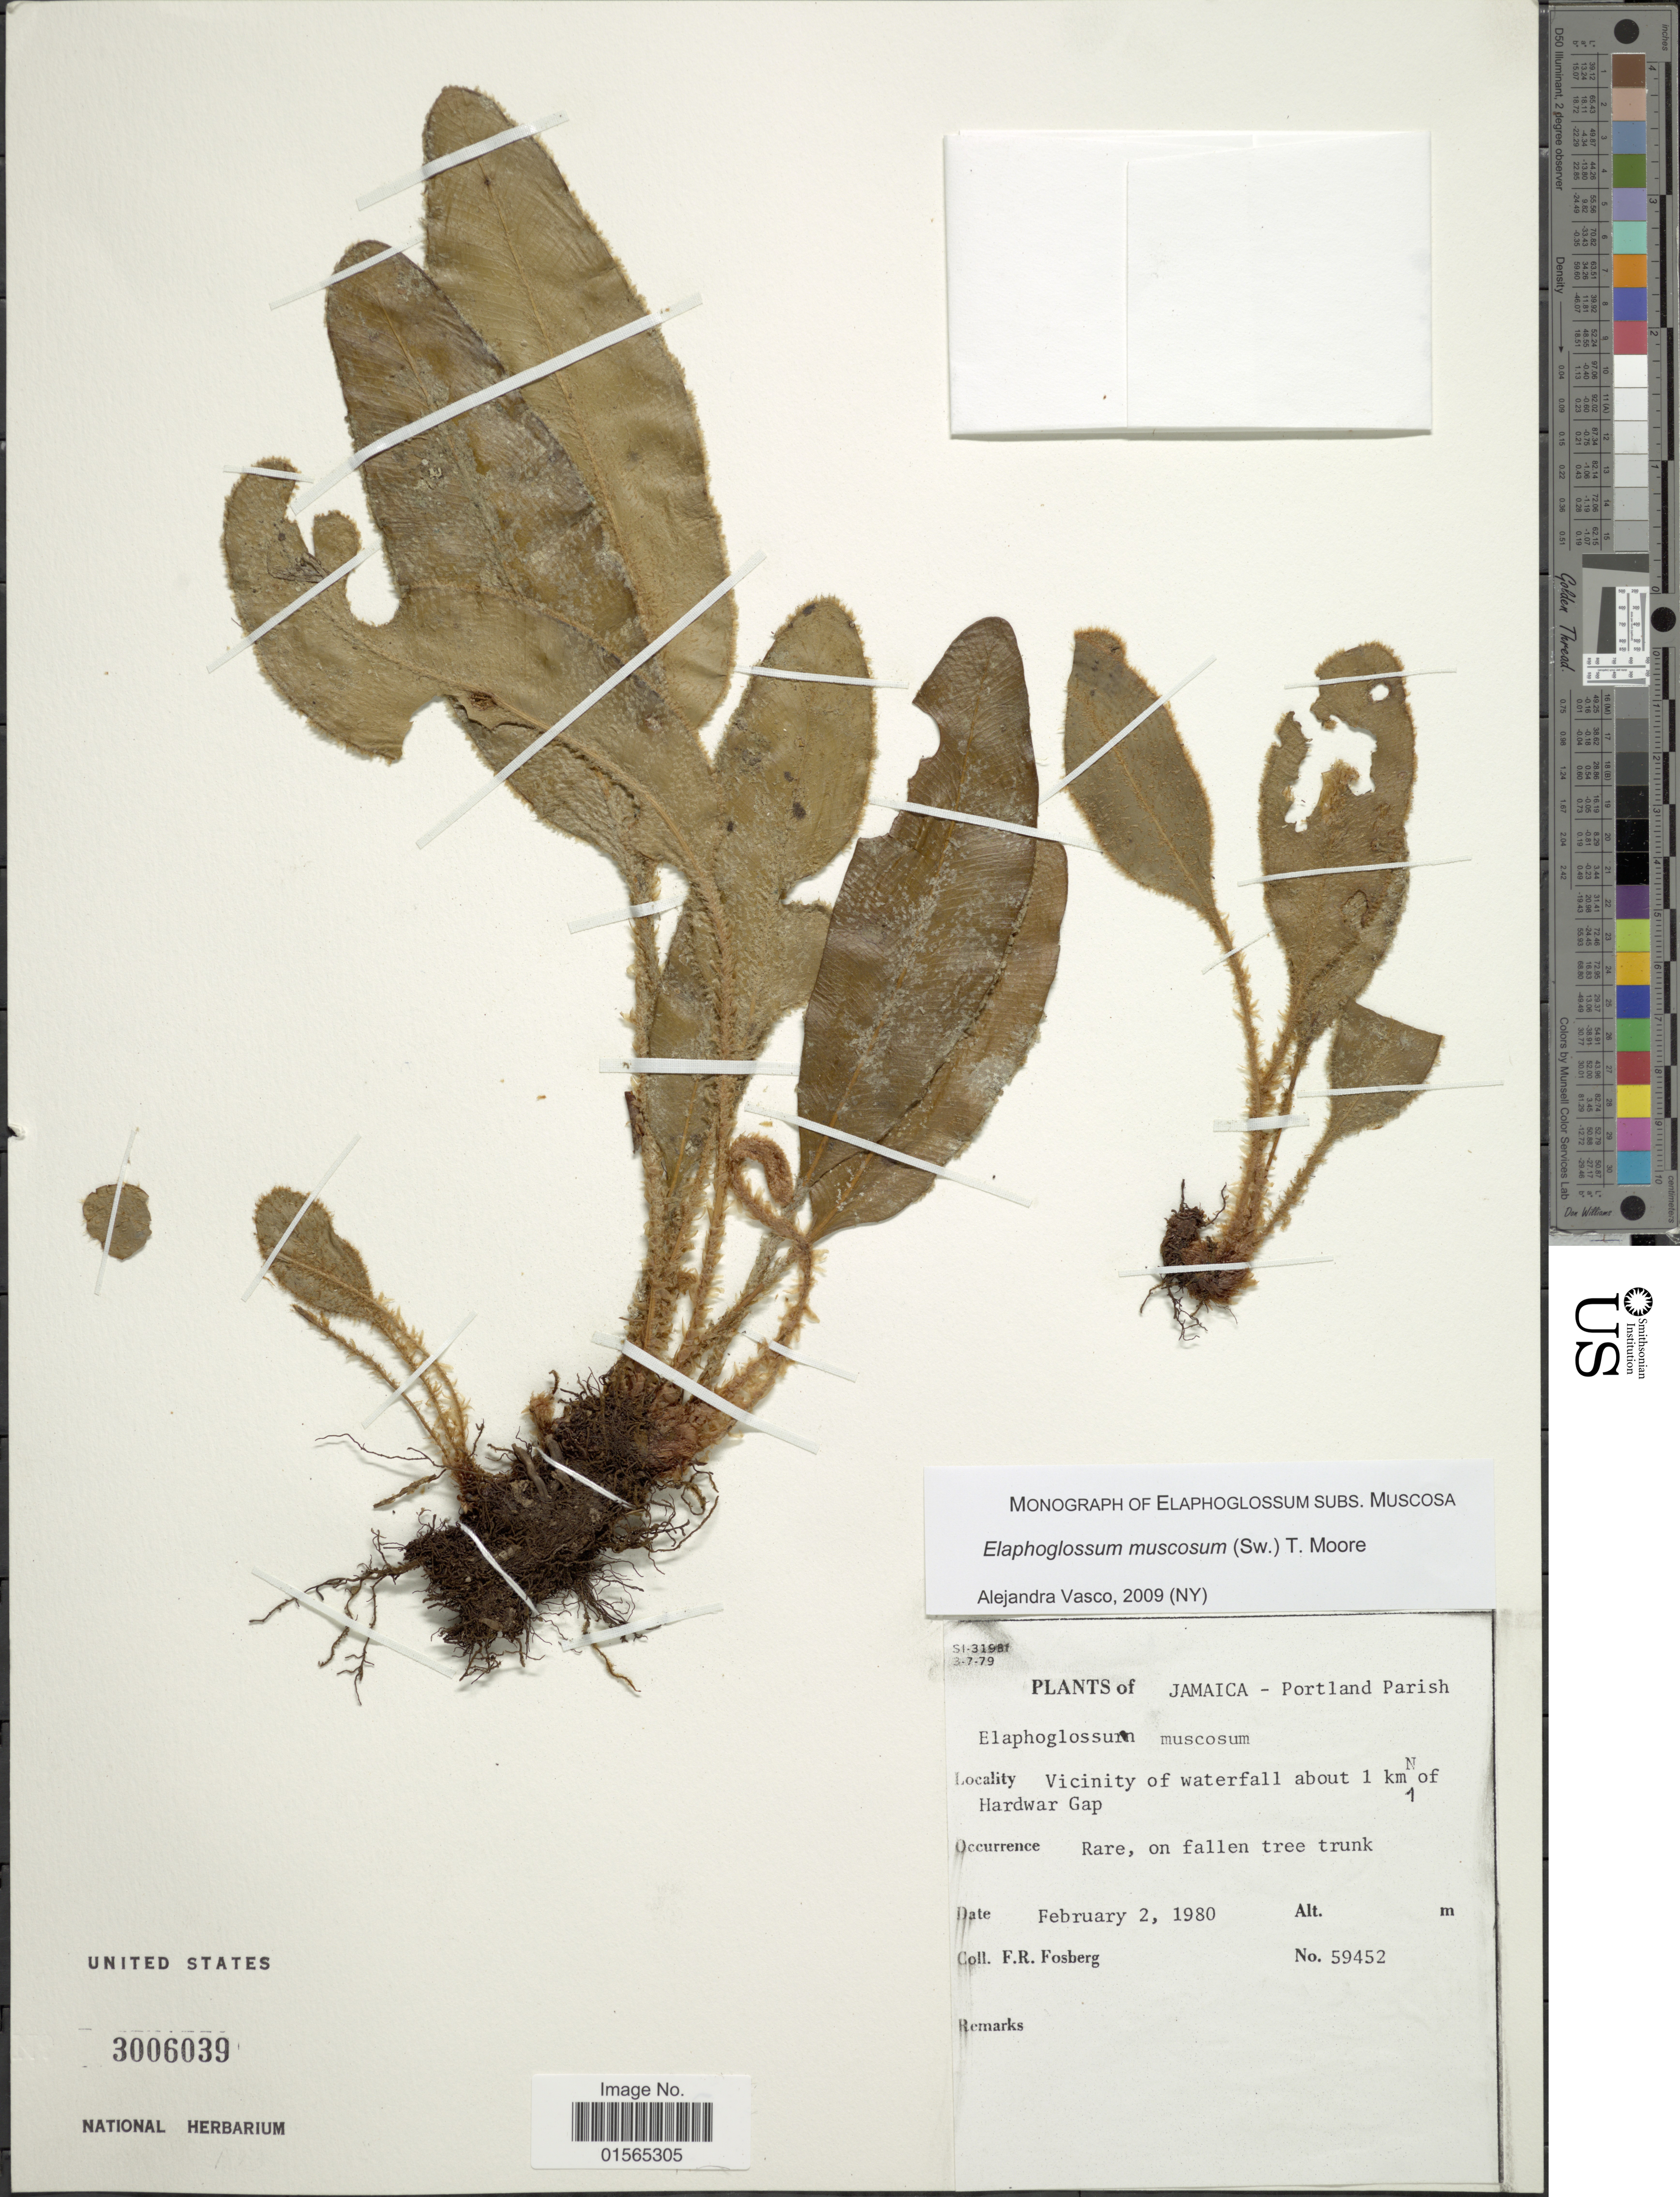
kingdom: Plantae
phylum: Tracheophyta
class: Polypodiopsida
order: Polypodiales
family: Dryopteridaceae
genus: Elaphoglossum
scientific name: Elaphoglossum muscosum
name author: (Sw.) T. Moore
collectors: F. R. Fosberg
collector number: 59452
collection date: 1980-02-02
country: Jamaica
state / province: Portland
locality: Portland Parish, Vicinity of waterfall about 1 km N of Hardwar Gap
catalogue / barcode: US 3006039